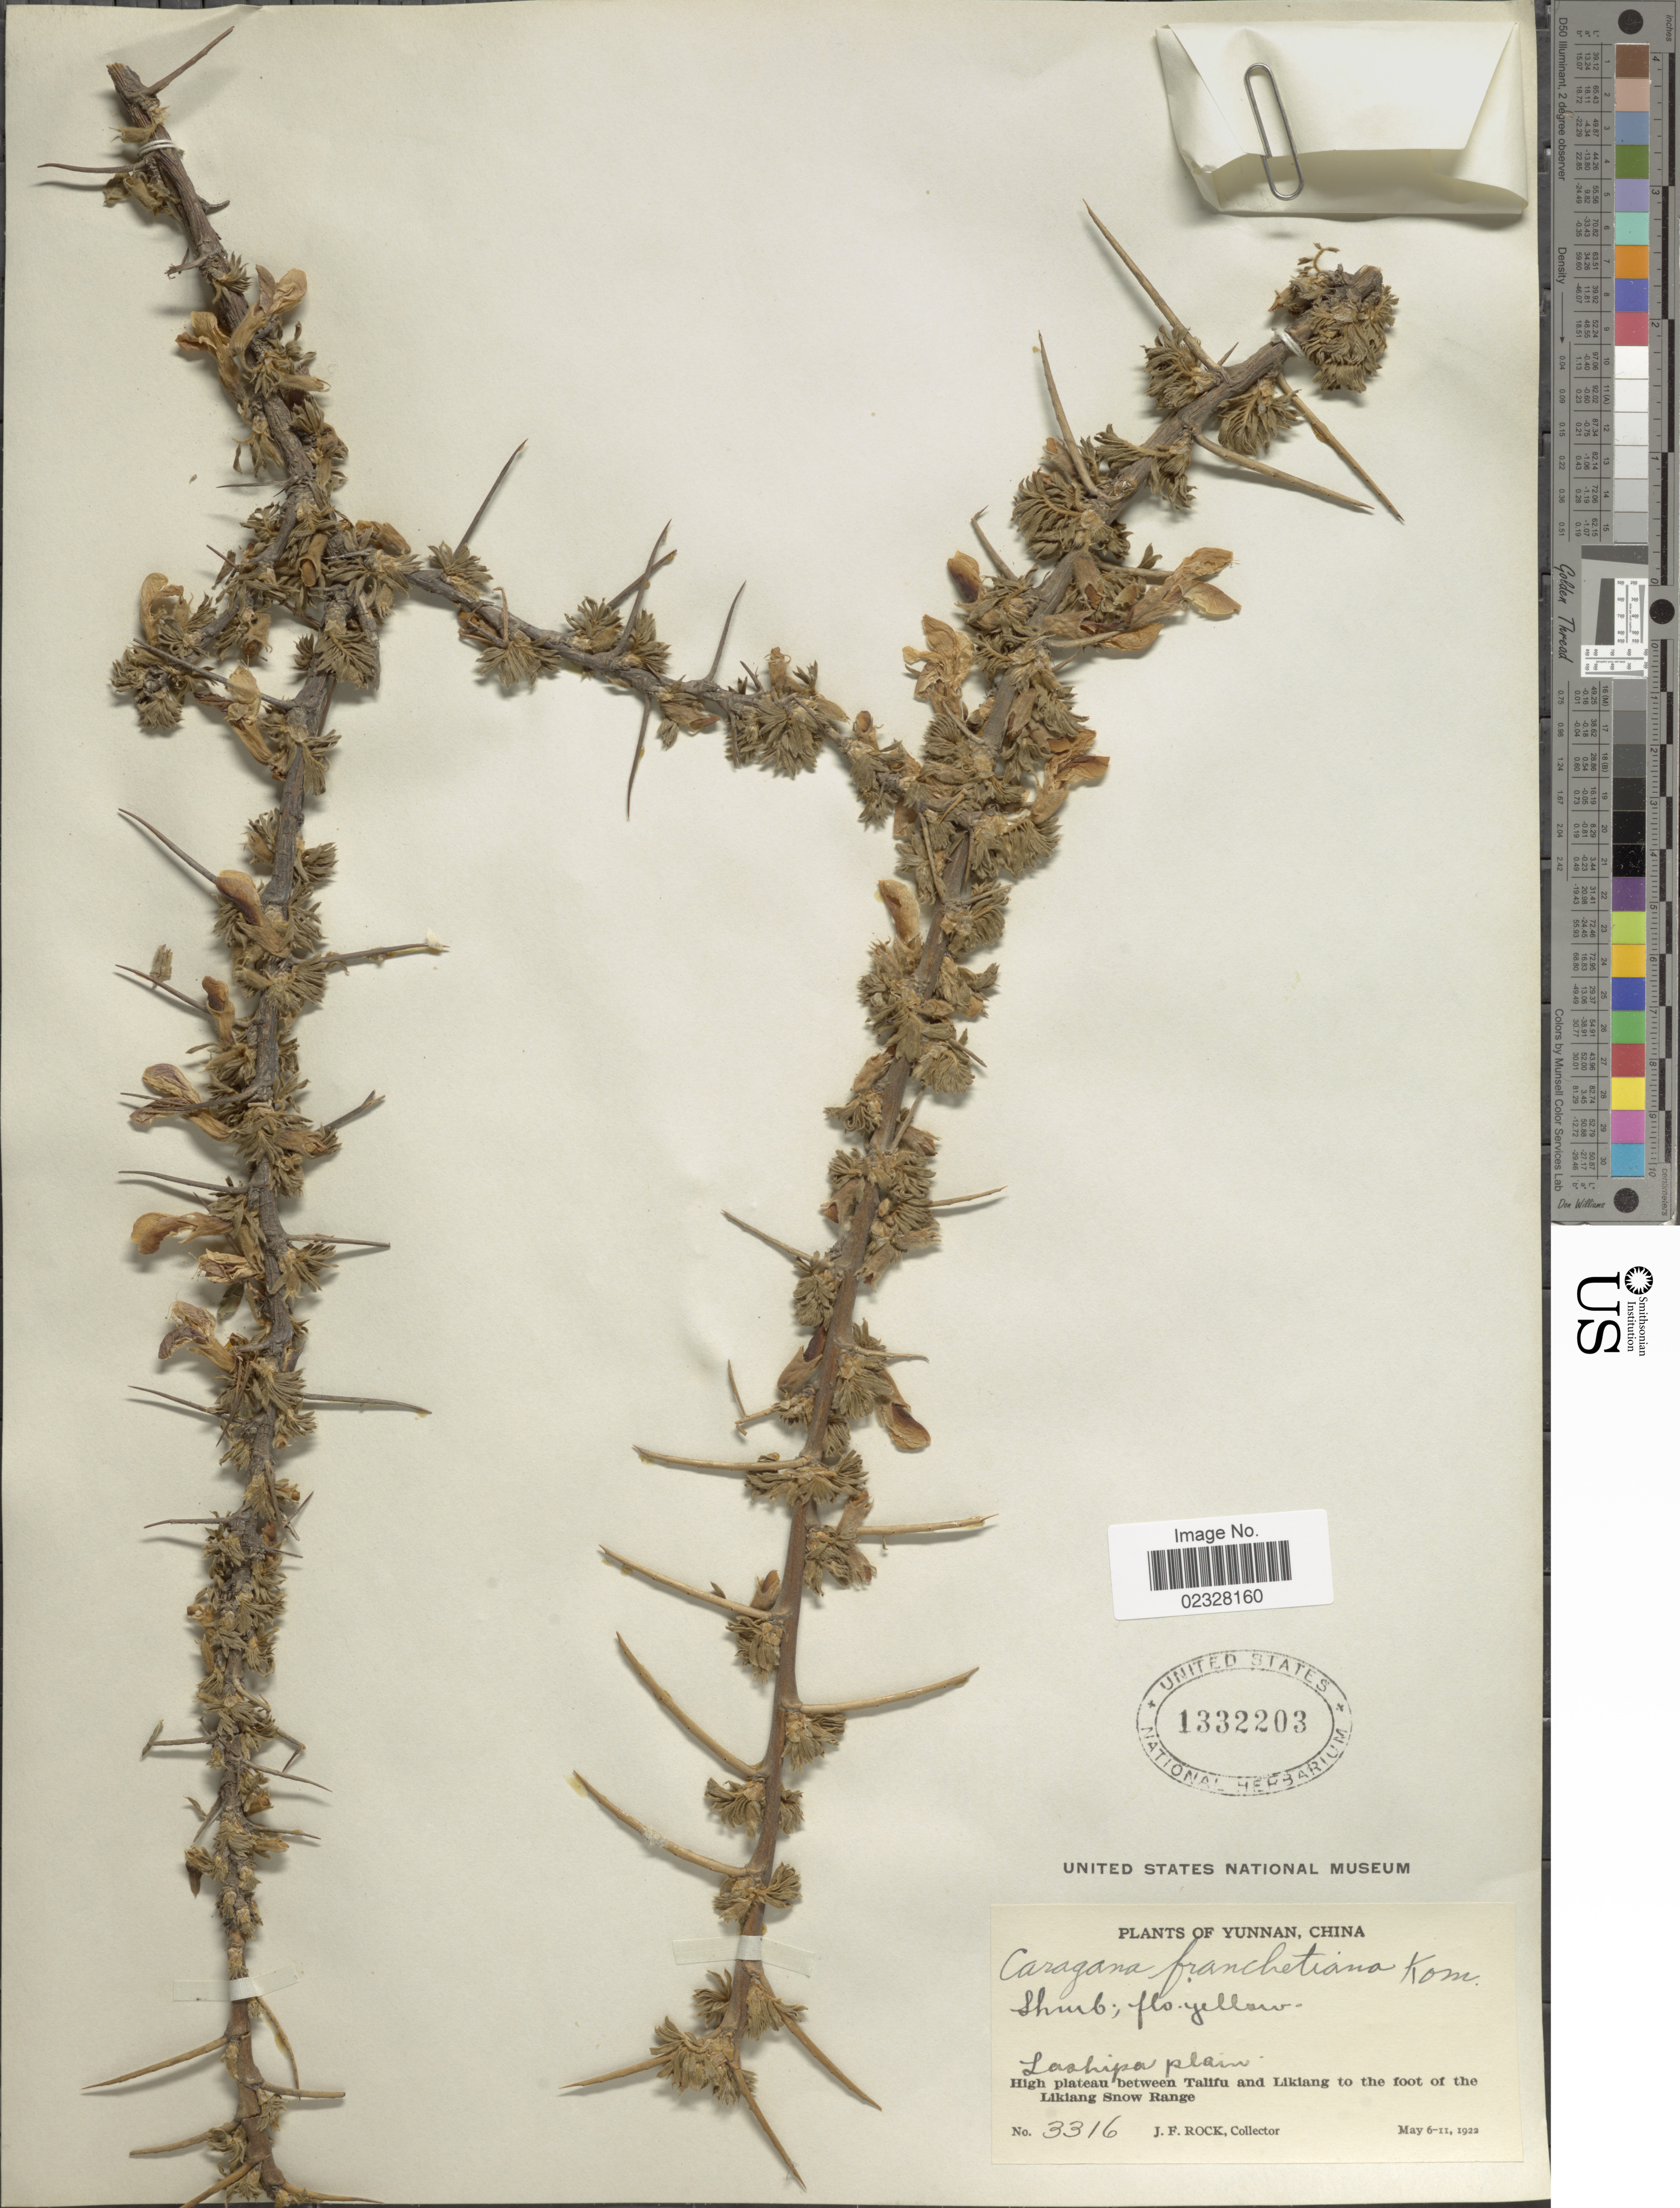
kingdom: Plantae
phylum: Tracheophyta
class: Magnoliopsida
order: Fabales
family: Fabaceae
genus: Caragana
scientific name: Caragana franchetiana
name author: Kom.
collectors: J. Rock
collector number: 3316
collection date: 1922-05-06/1922-05-11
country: China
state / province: Yunnan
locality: Lashipa Plain. High plateau between Talifu and Likiang to the foot of the Likiang Snow Range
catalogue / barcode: US 1332203